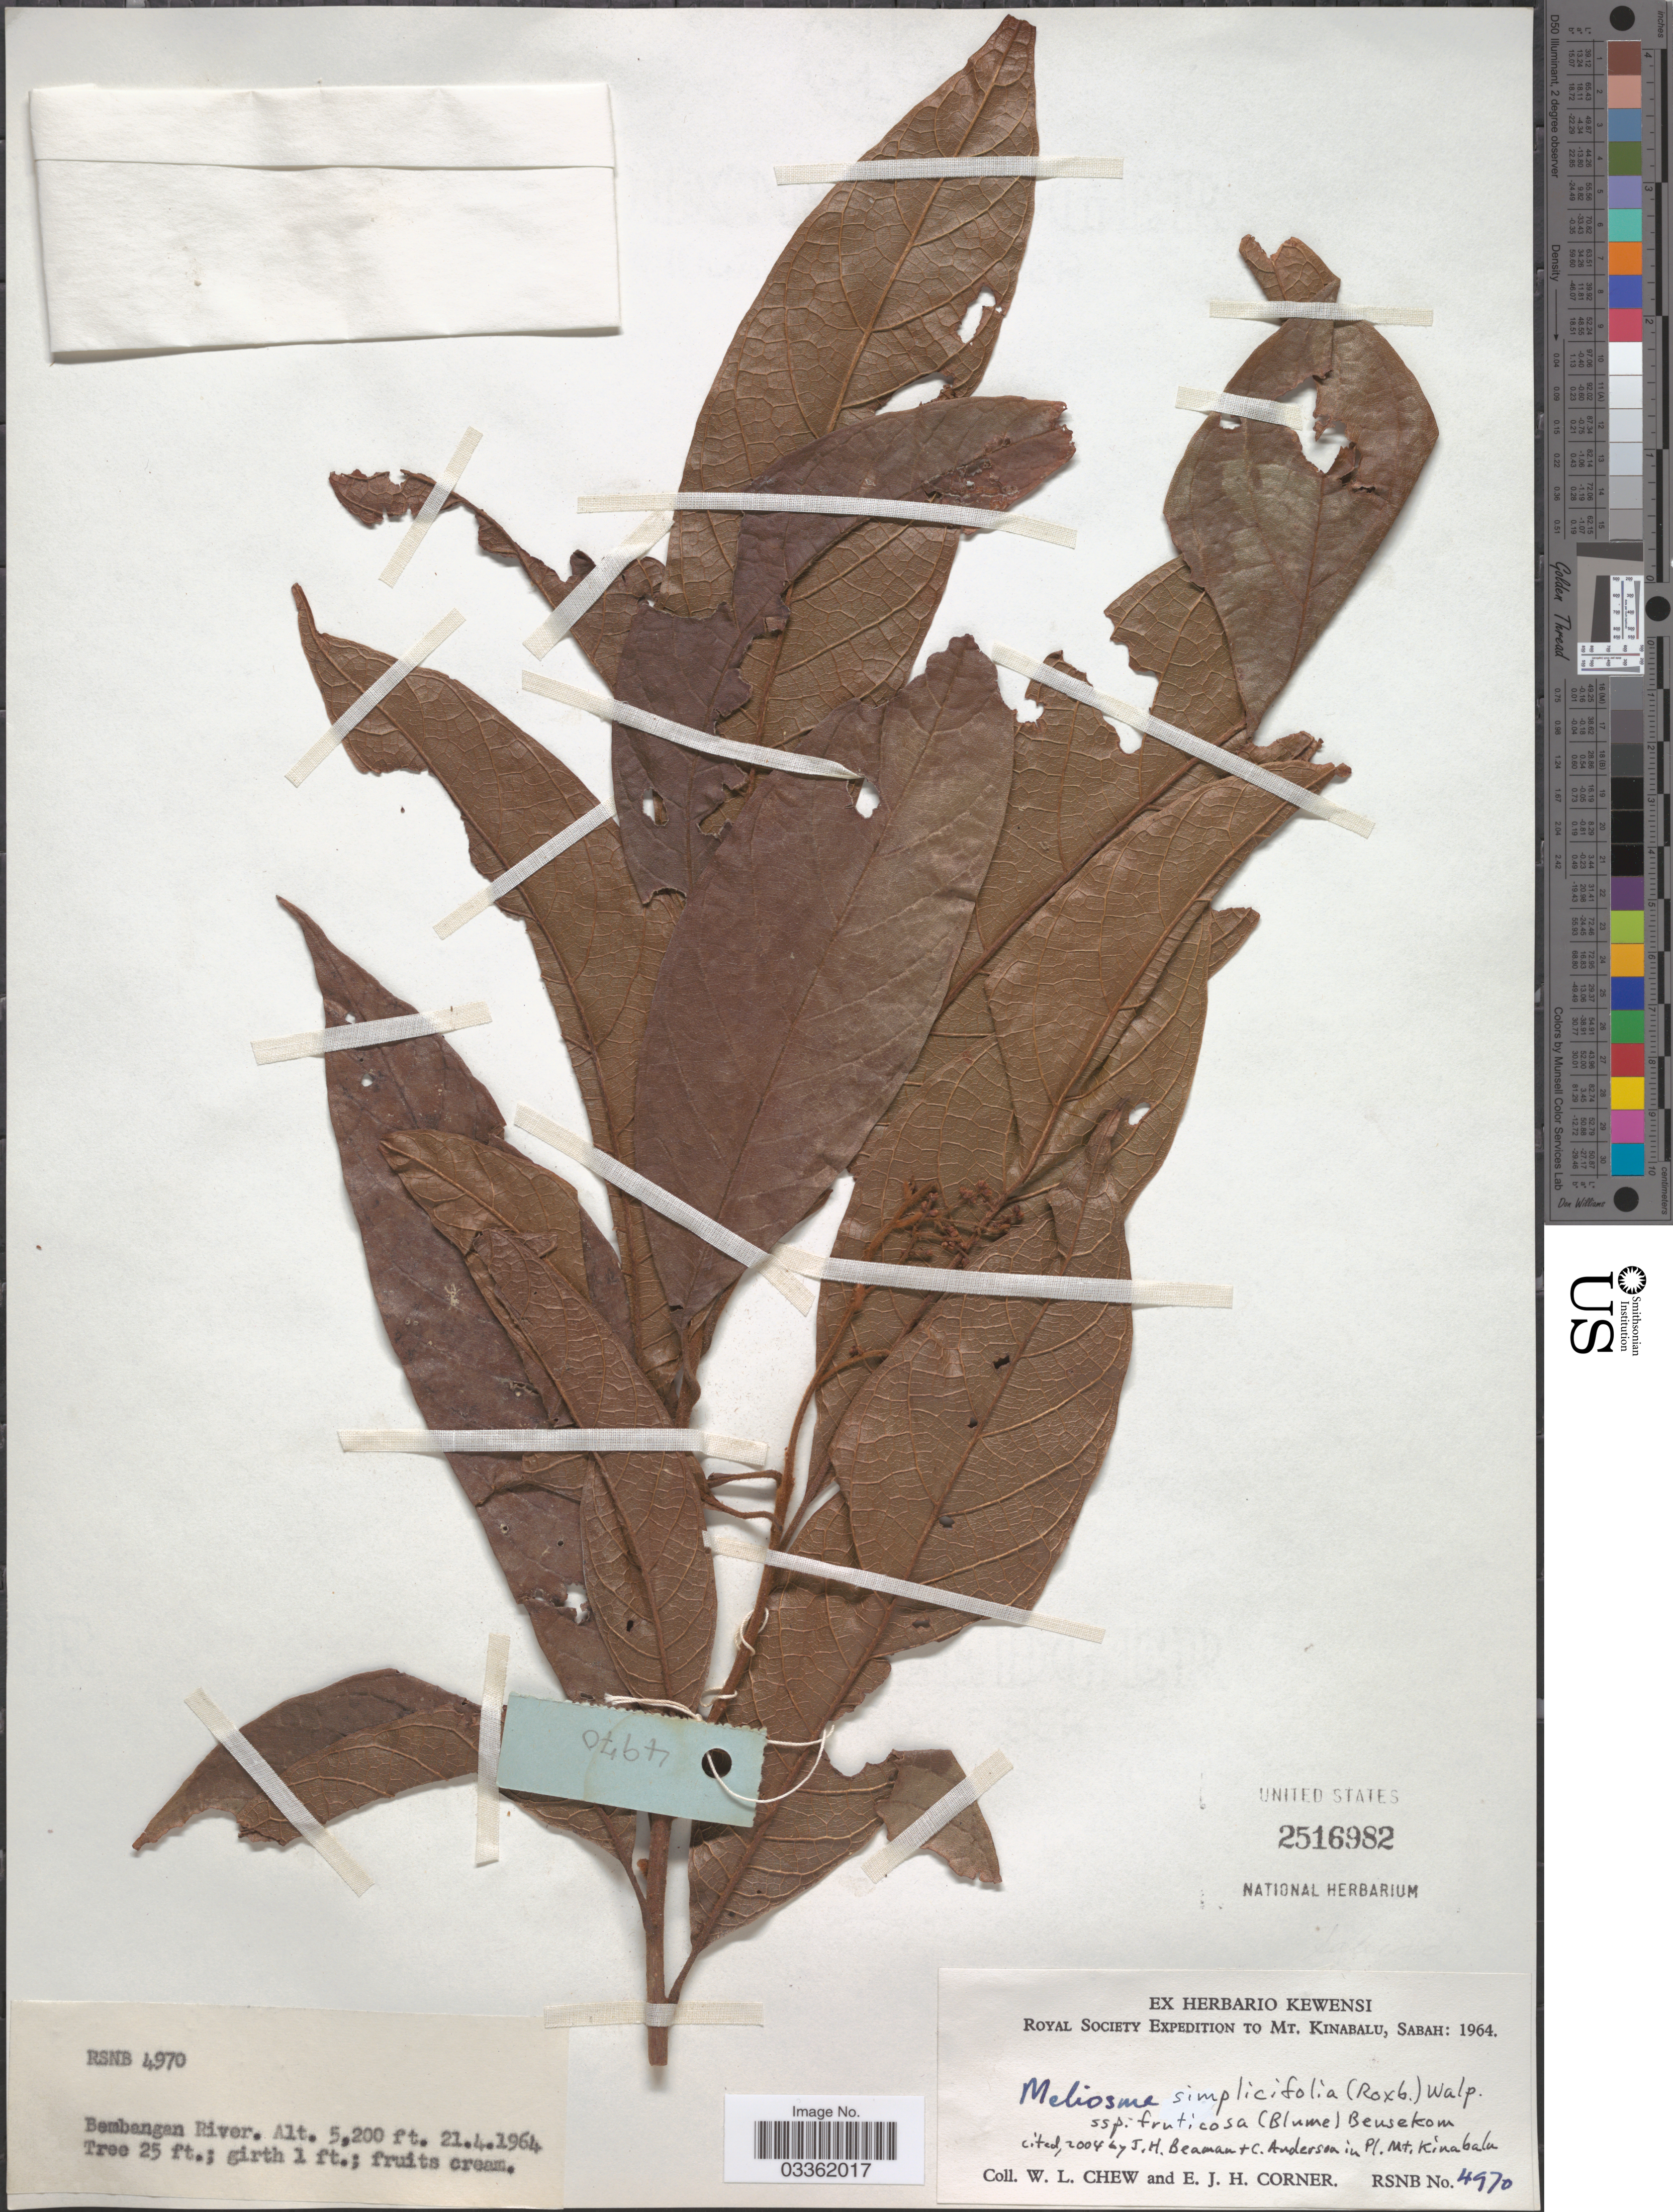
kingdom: Plantae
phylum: Tracheophyta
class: Magnoliopsida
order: Proteales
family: Sabiaceae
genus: Meliosma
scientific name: Meliosma simplicifolia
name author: (Roxb.) Walp.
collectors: W. Chew & E. Corner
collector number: RSNB4970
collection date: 1964-04-21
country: Malaysia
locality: Bembangan River.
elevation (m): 1585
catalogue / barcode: US 2516982